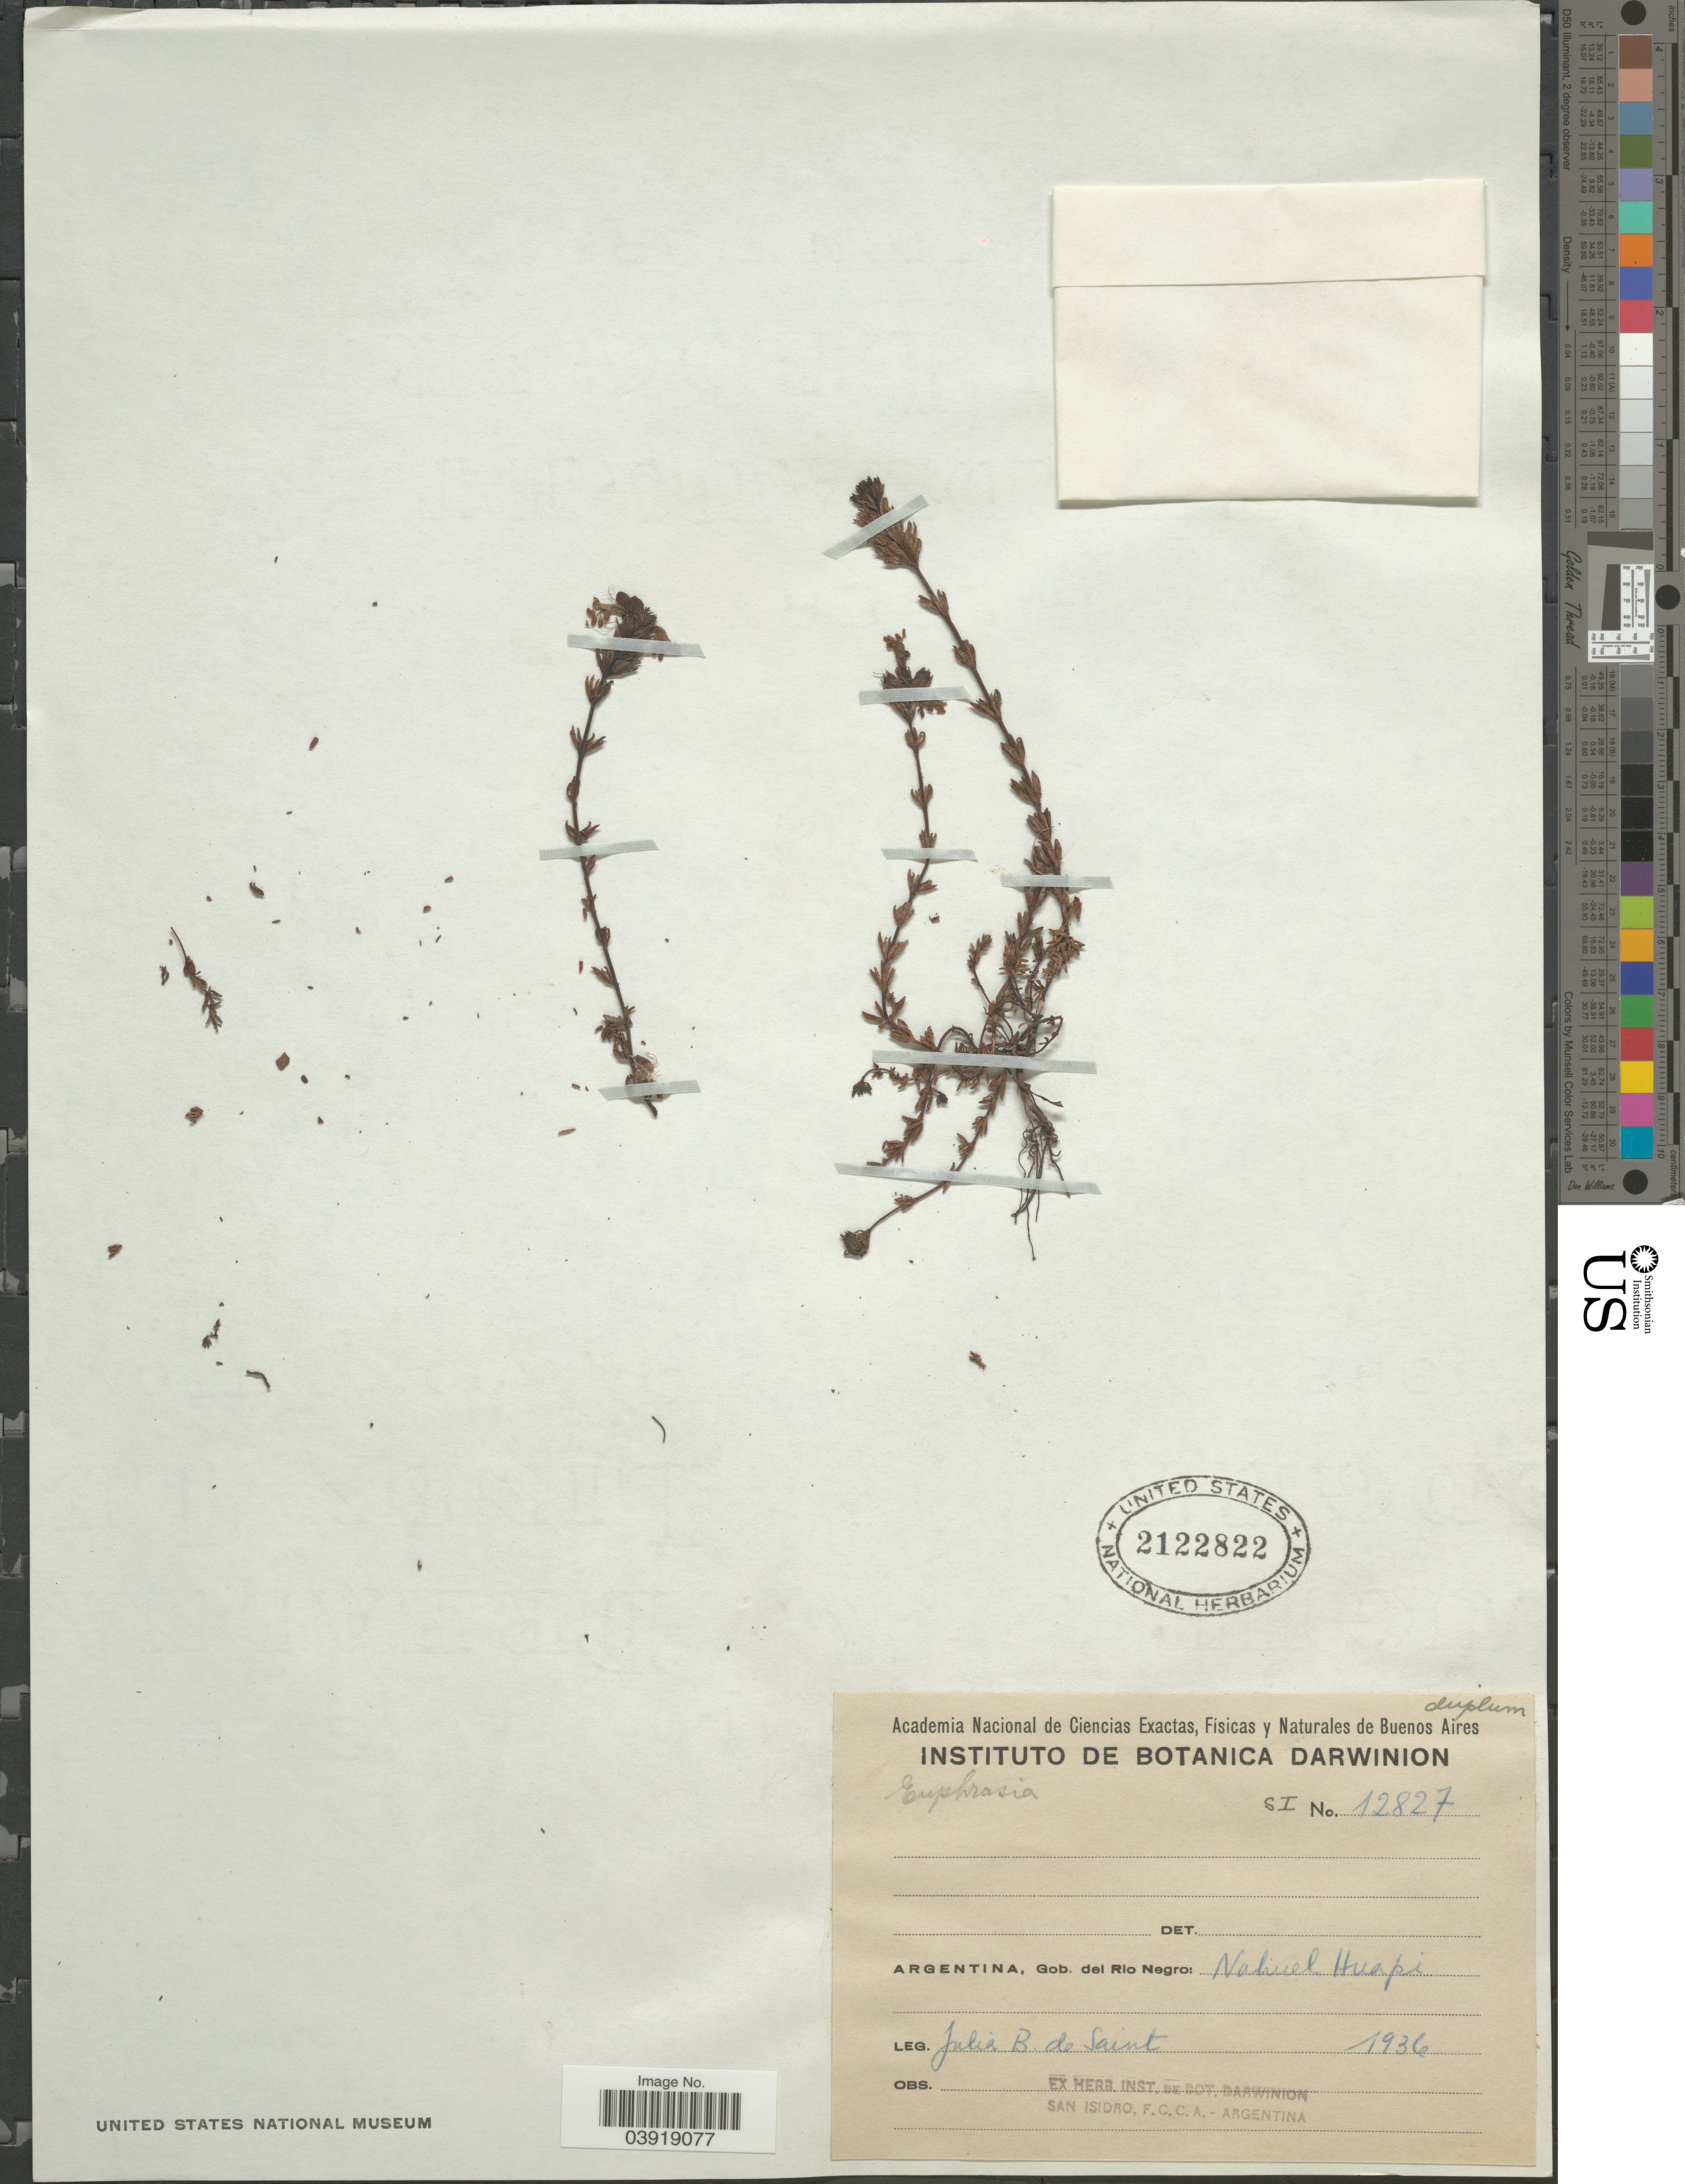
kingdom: Plantae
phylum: Tracheophyta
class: Magnoliopsida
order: Lamiales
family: Orobanchaceae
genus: Euphrasia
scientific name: Euphrasia sp.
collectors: J. De Saint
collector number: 12827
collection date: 1936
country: Argentina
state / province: Rio Negro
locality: Gob. del Rio Negro: Nahuel Huapi.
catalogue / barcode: US 2122822